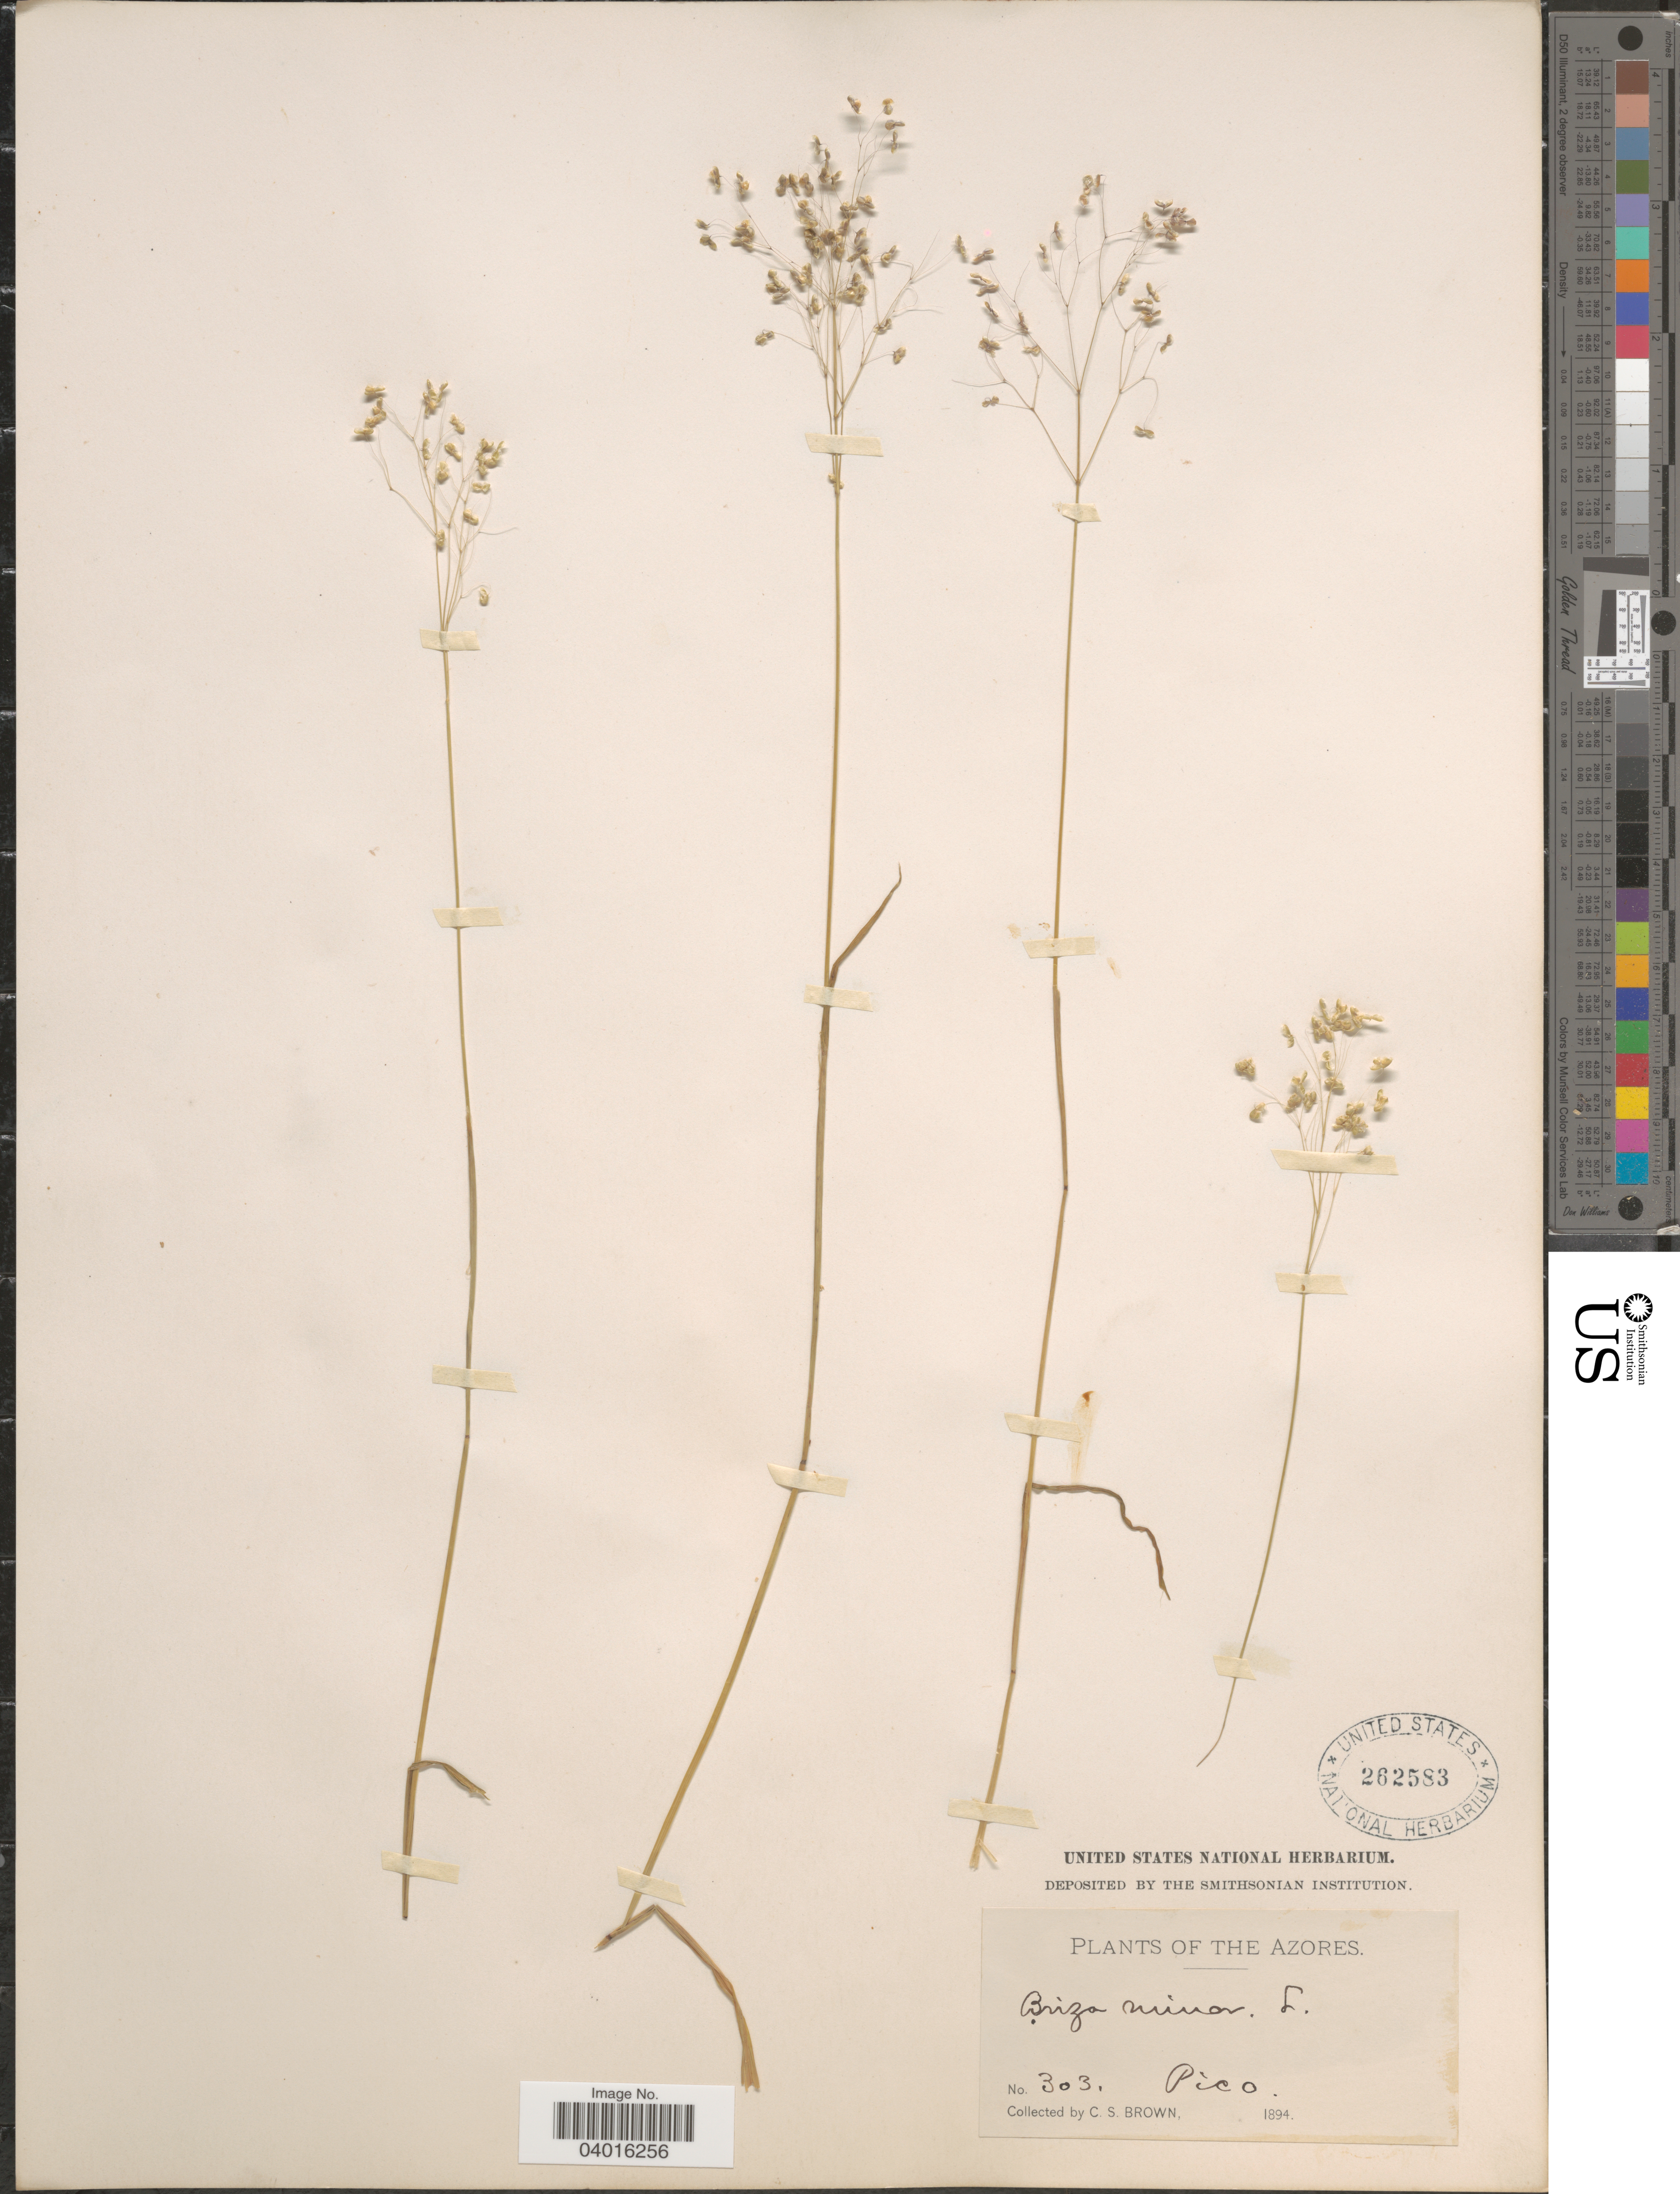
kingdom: Plantae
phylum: Tracheophyta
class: Liliopsida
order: Poales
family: Poaceae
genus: Briza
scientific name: Briza minor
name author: L.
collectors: C. S. Brown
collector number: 303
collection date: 1894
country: Portugal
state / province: Azores (Aut. Reg.)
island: Pico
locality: The Azores. Pico.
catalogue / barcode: US 262583